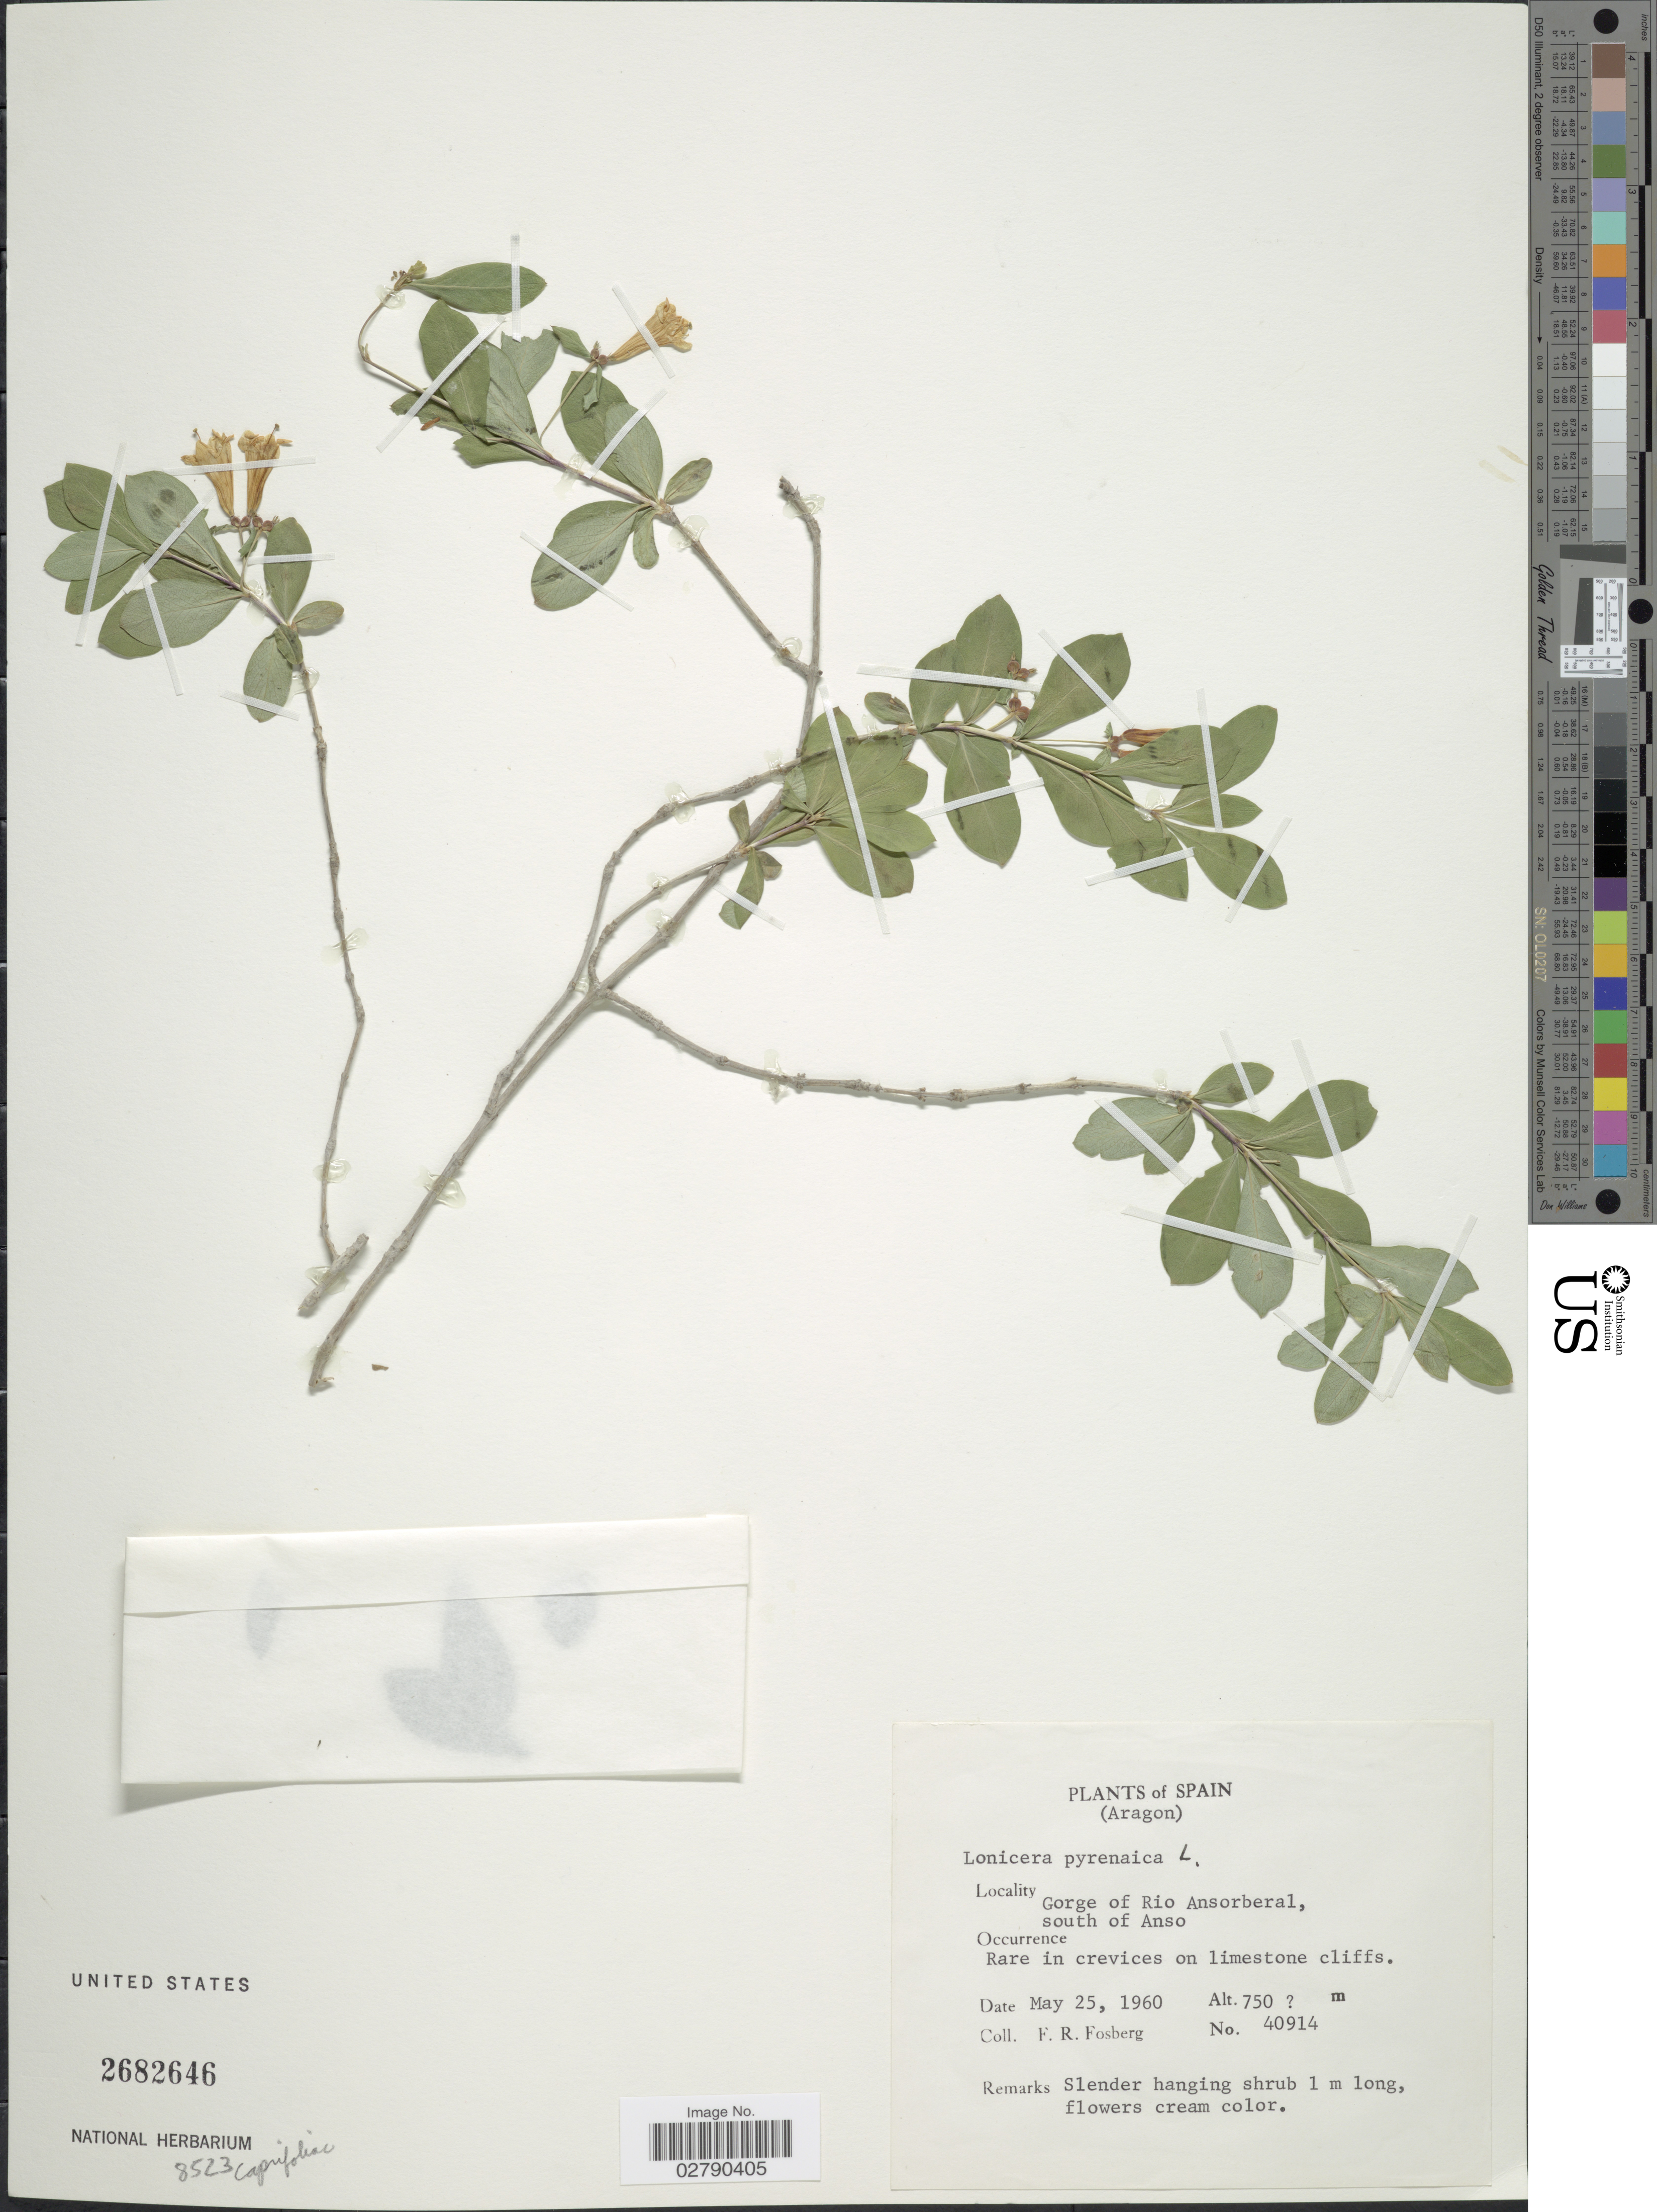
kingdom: Plantae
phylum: Tracheophyta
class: Magnoliopsida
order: Dipsacales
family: Caprifoliaceae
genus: Lonicera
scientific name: Lonicera pyrenaica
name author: L.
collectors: F. R. Fosberg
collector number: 40914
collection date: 1960-05-25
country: Spain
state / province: Aragón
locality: Gorge of Rio Ansorberal, south of Anso.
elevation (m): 750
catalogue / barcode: US 2682646